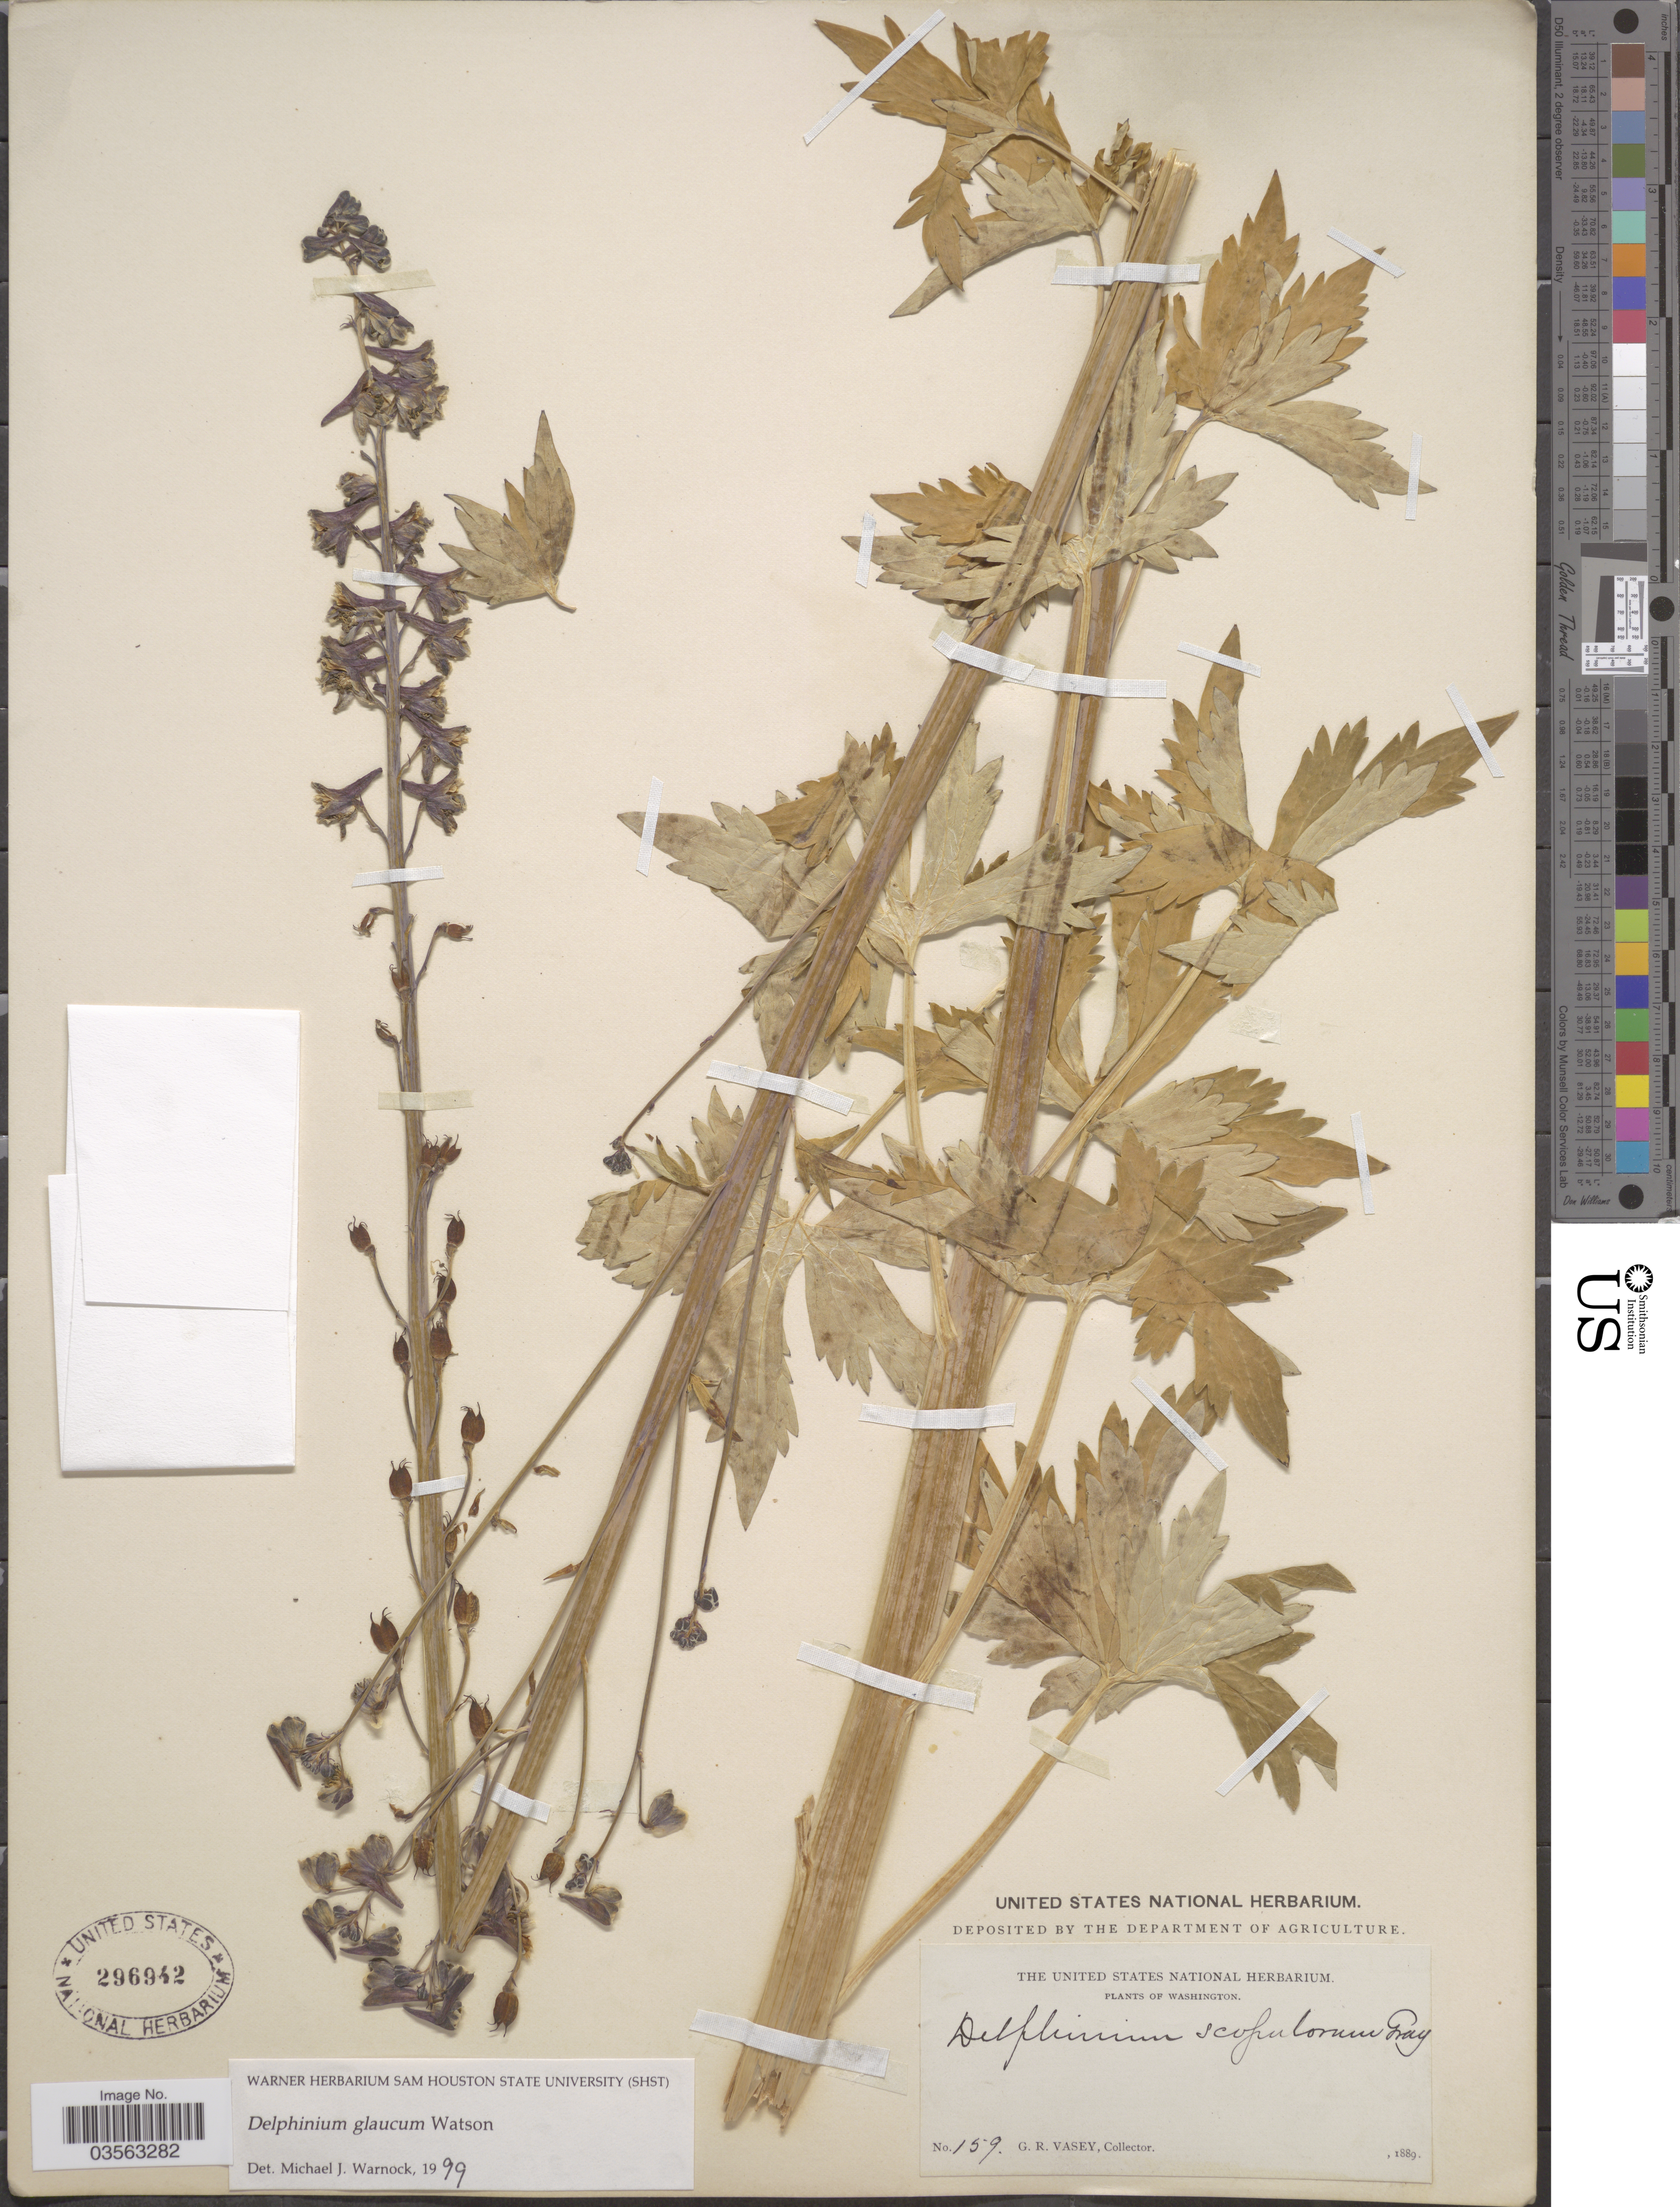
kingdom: Plantae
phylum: Tracheophyta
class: Magnoliopsida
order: Ranunculales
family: Ranunculaceae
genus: Delphinium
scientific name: Delphinium glaucum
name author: S. Watson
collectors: G. R. Vasey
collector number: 159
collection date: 1889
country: United States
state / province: Washington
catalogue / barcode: US 296962